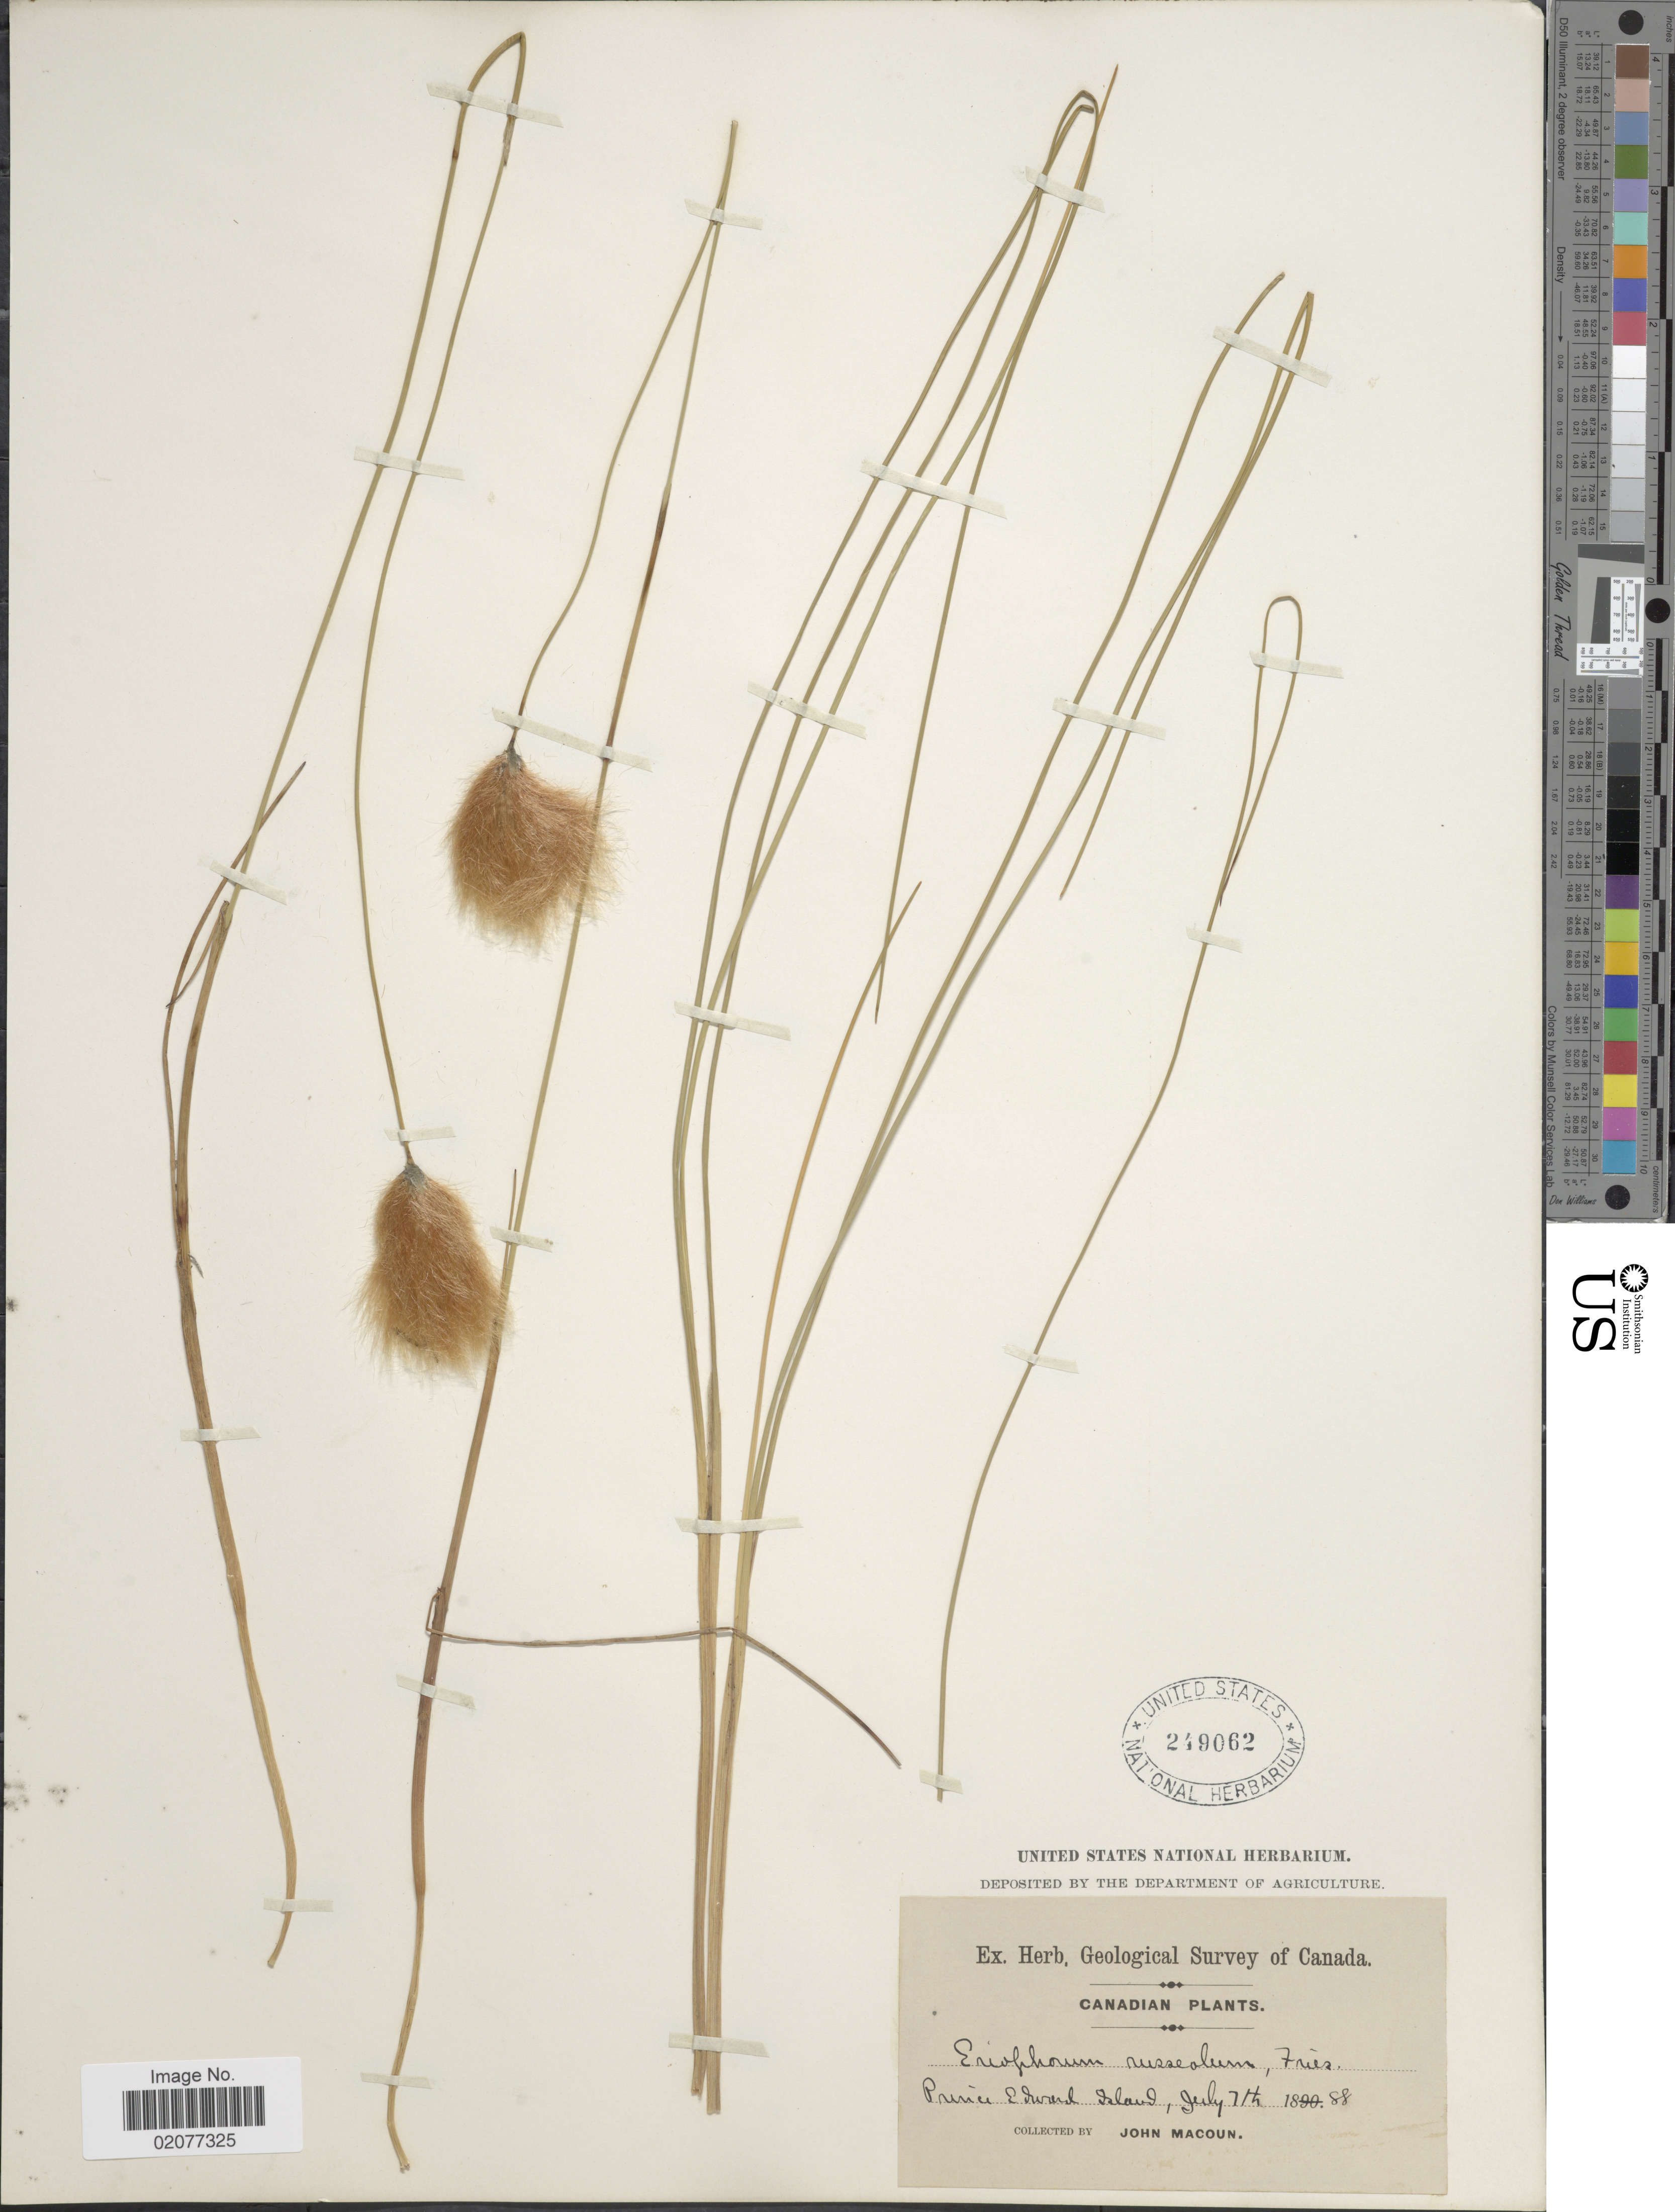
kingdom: Plantae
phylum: Tracheophyta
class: Liliopsida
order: Poales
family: Cyperaceae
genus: Eriophorum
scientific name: Eriophorum chamissonis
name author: C.A. Mey.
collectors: J. Macoun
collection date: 1888-07-07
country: Canada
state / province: Prince Edward Island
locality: Prince Edward Island.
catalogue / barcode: US 249062